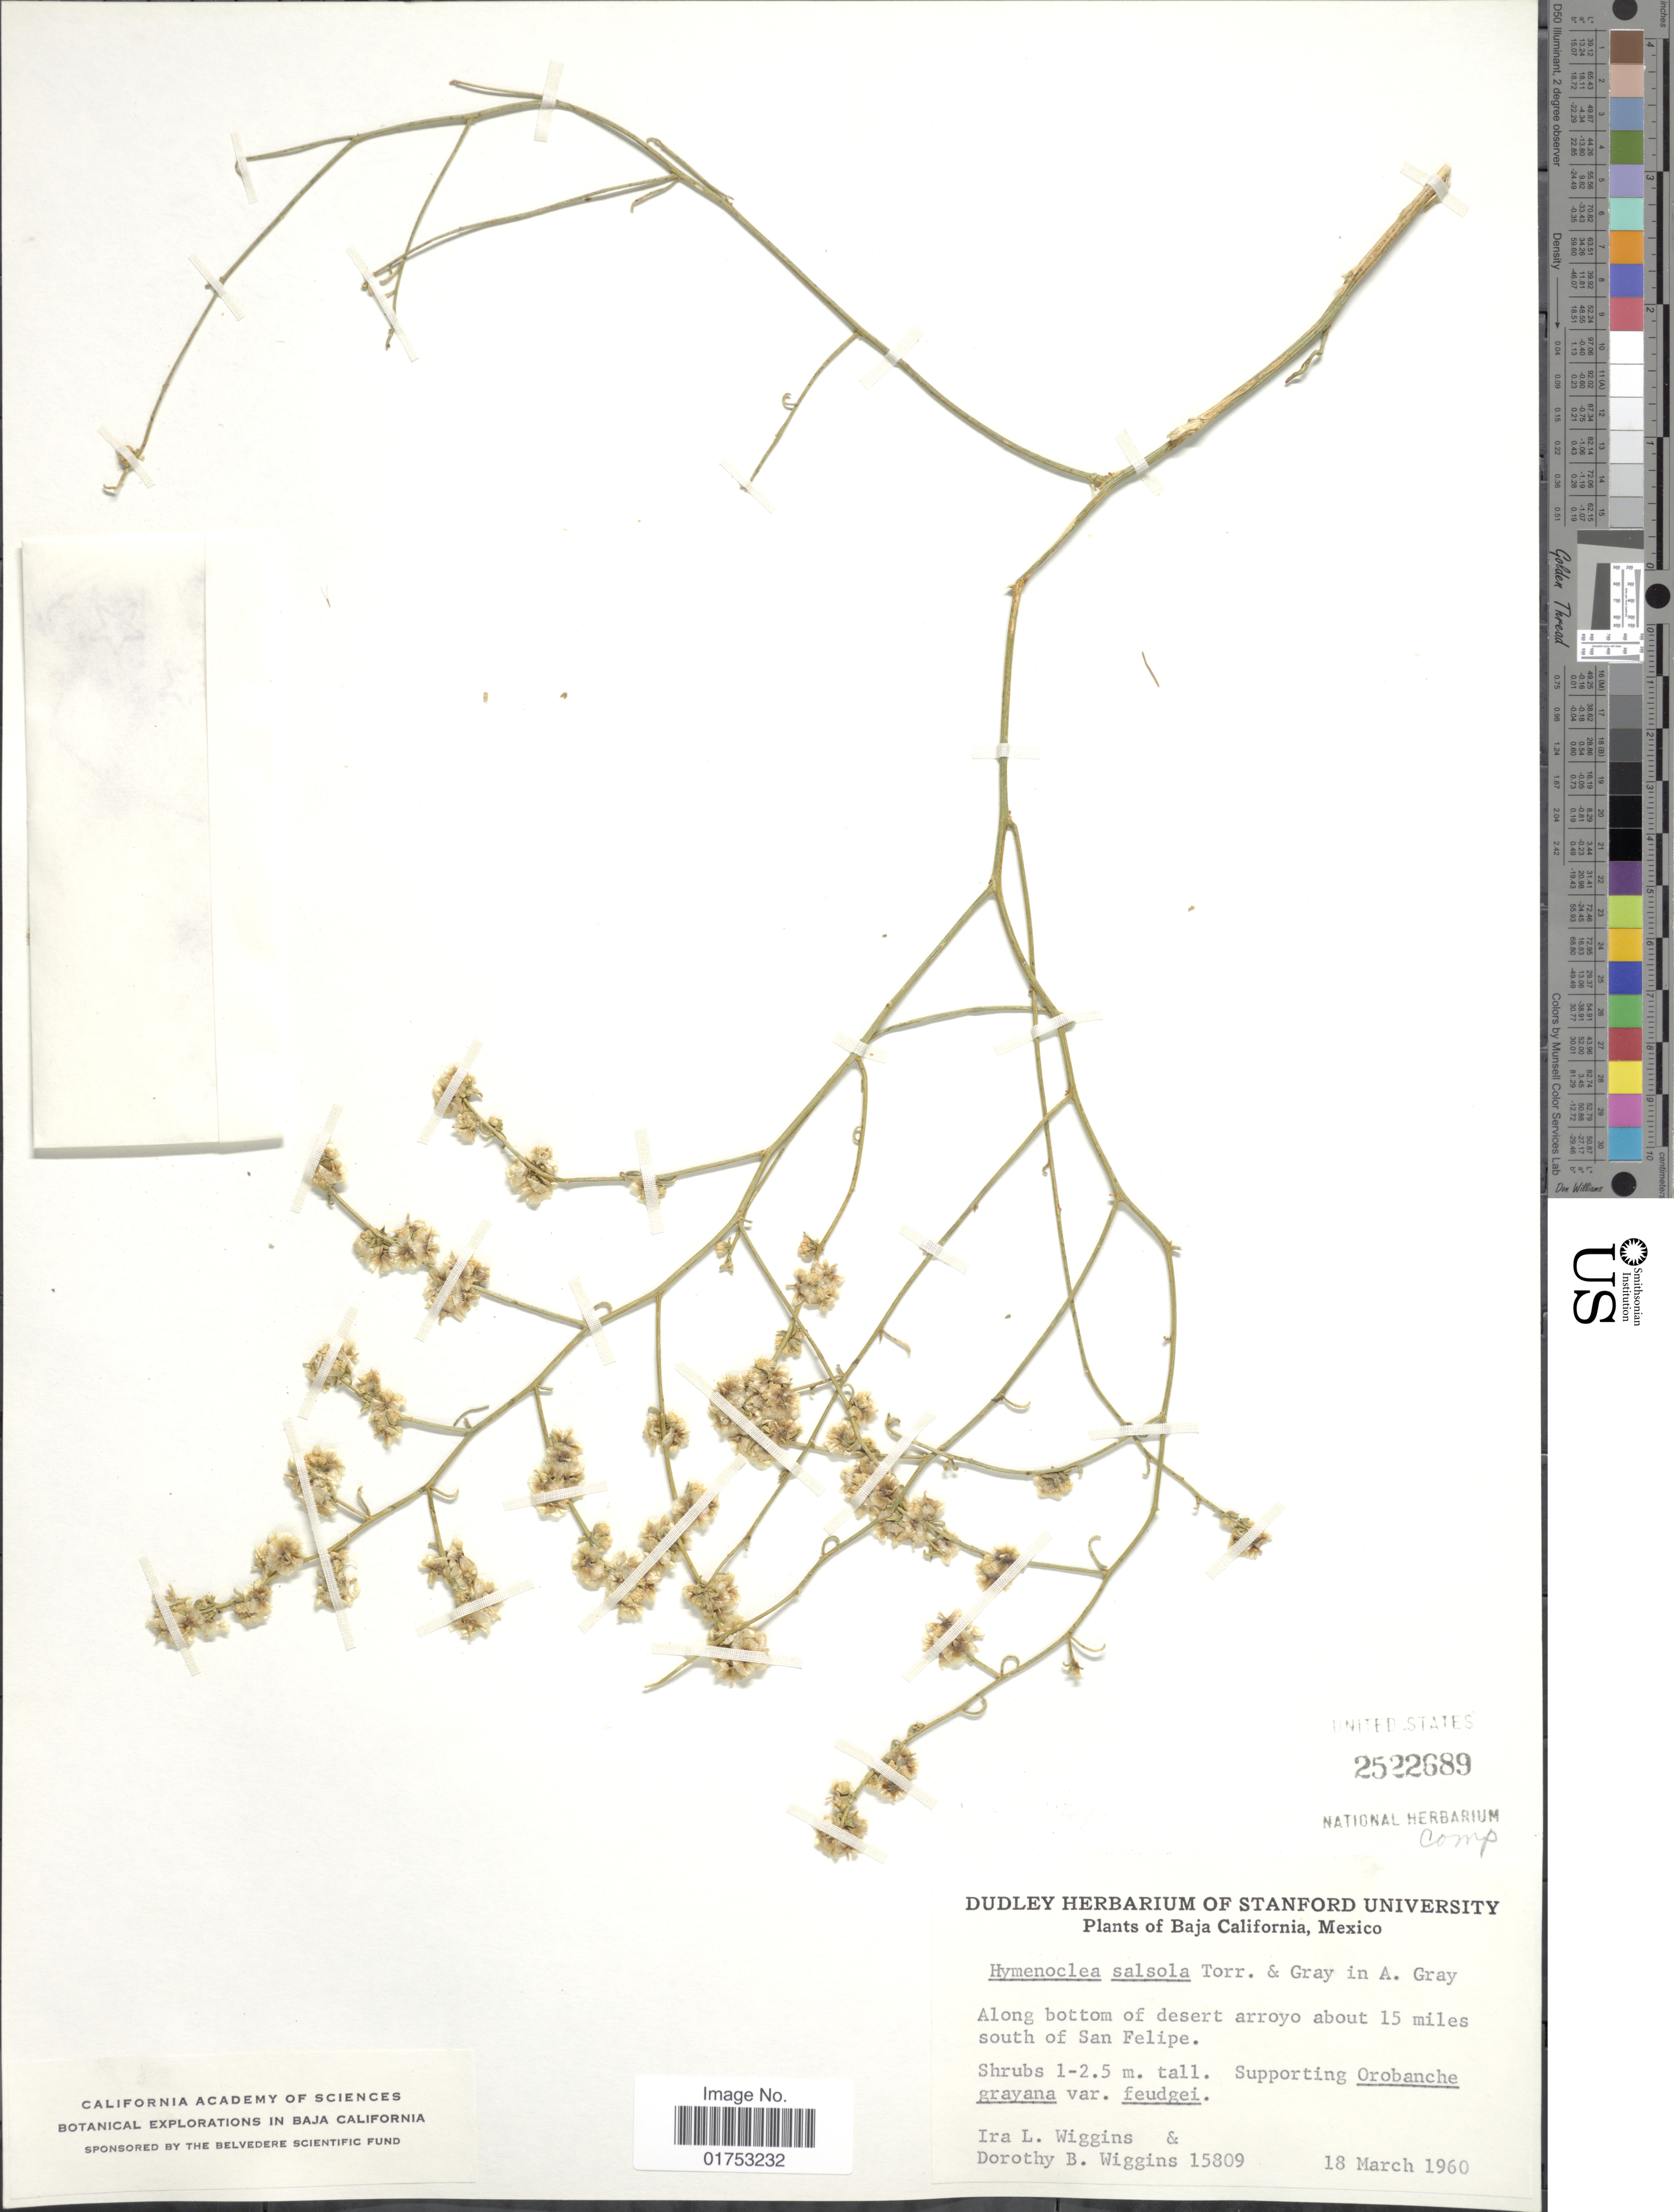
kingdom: Plantae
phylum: Tracheophyta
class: Magnoliopsida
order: Asterales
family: Asteraceae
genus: Hymenoclea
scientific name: Hymenoclea salsola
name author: Torr. & A. Gray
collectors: I. L. Wiggins & D. B. Wiggins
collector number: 15809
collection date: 1960-03-18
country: Mexico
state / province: Baja California Norte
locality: Arroyo about 15 miles south of San Felipe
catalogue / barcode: US 2522689